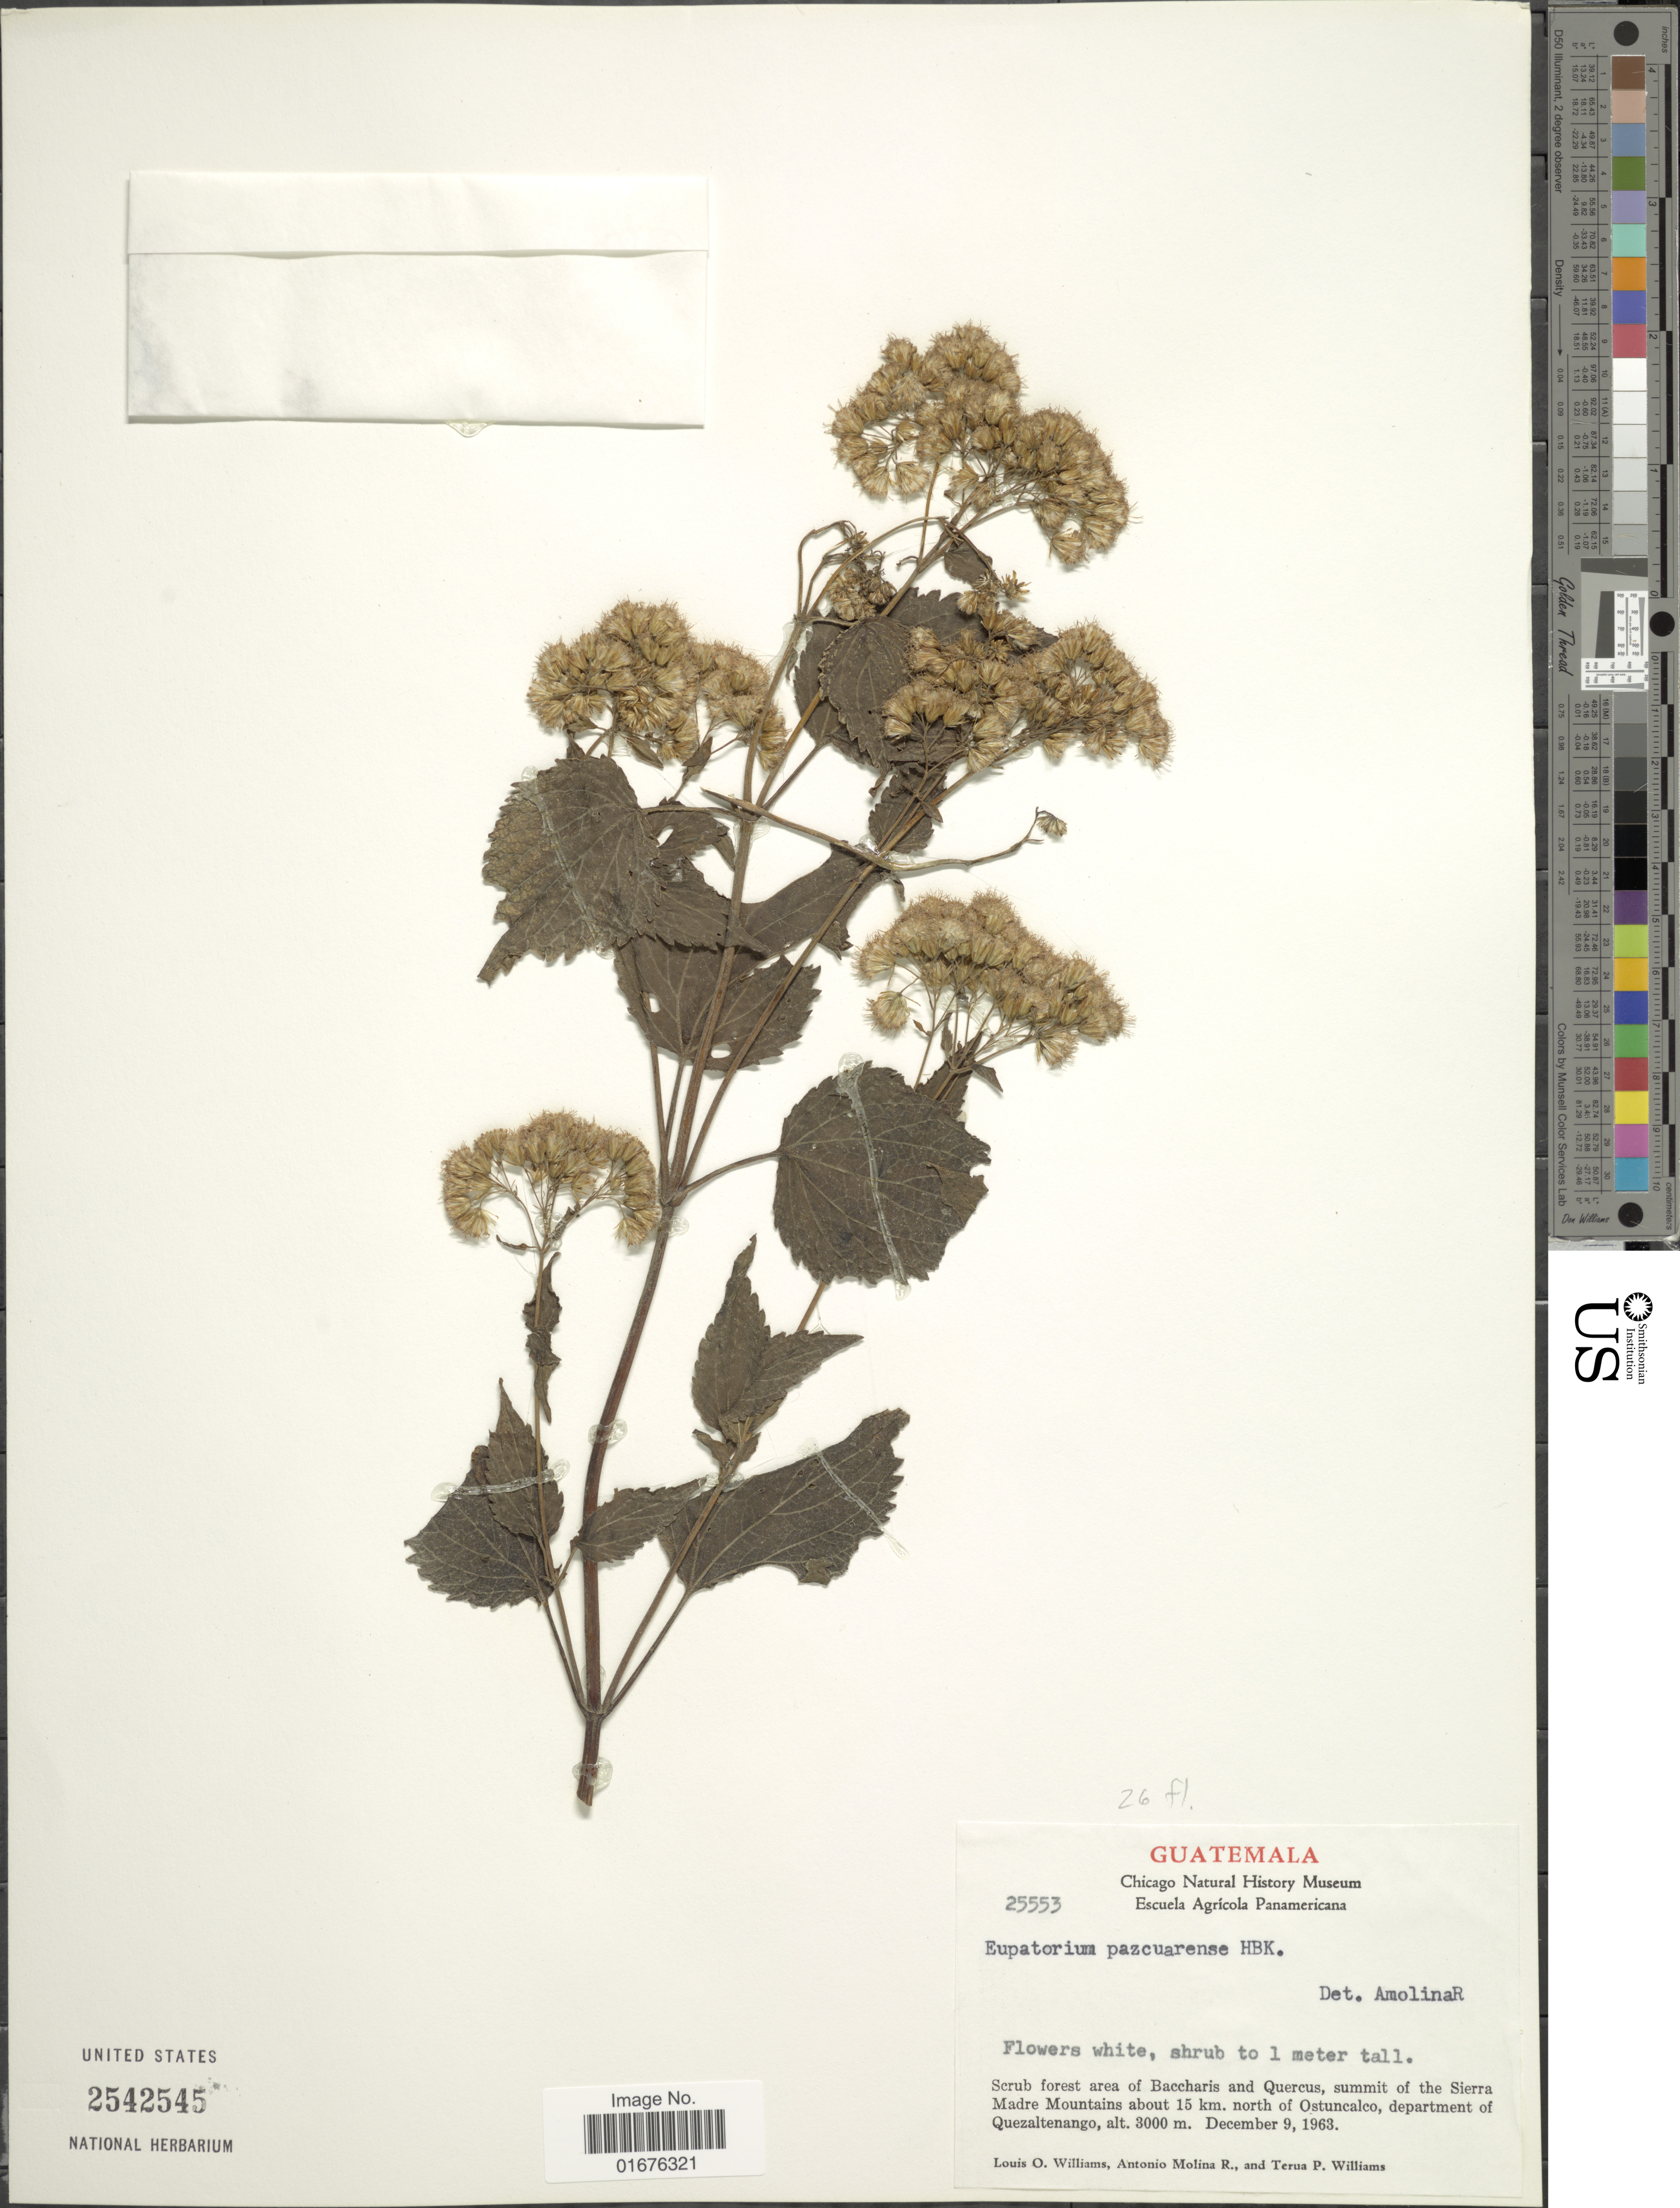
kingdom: Plantae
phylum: Tracheophyta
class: Magnoliopsida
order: Asterales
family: Asteraceae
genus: Ageratina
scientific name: Ageratina pazcuarensis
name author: (Kunth) R.M. King & H. Rob.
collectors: L. O. Williams, A. Molina R. & T. P. Williams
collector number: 25553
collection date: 1963-12-09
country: Guatemala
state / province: Quetzaltenango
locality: Scrub forest area of Baccharis and Quercus, summit of the Sierra Madre Mountains about 15 km. north of Ostuncalco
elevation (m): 3000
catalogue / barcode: US 2542545